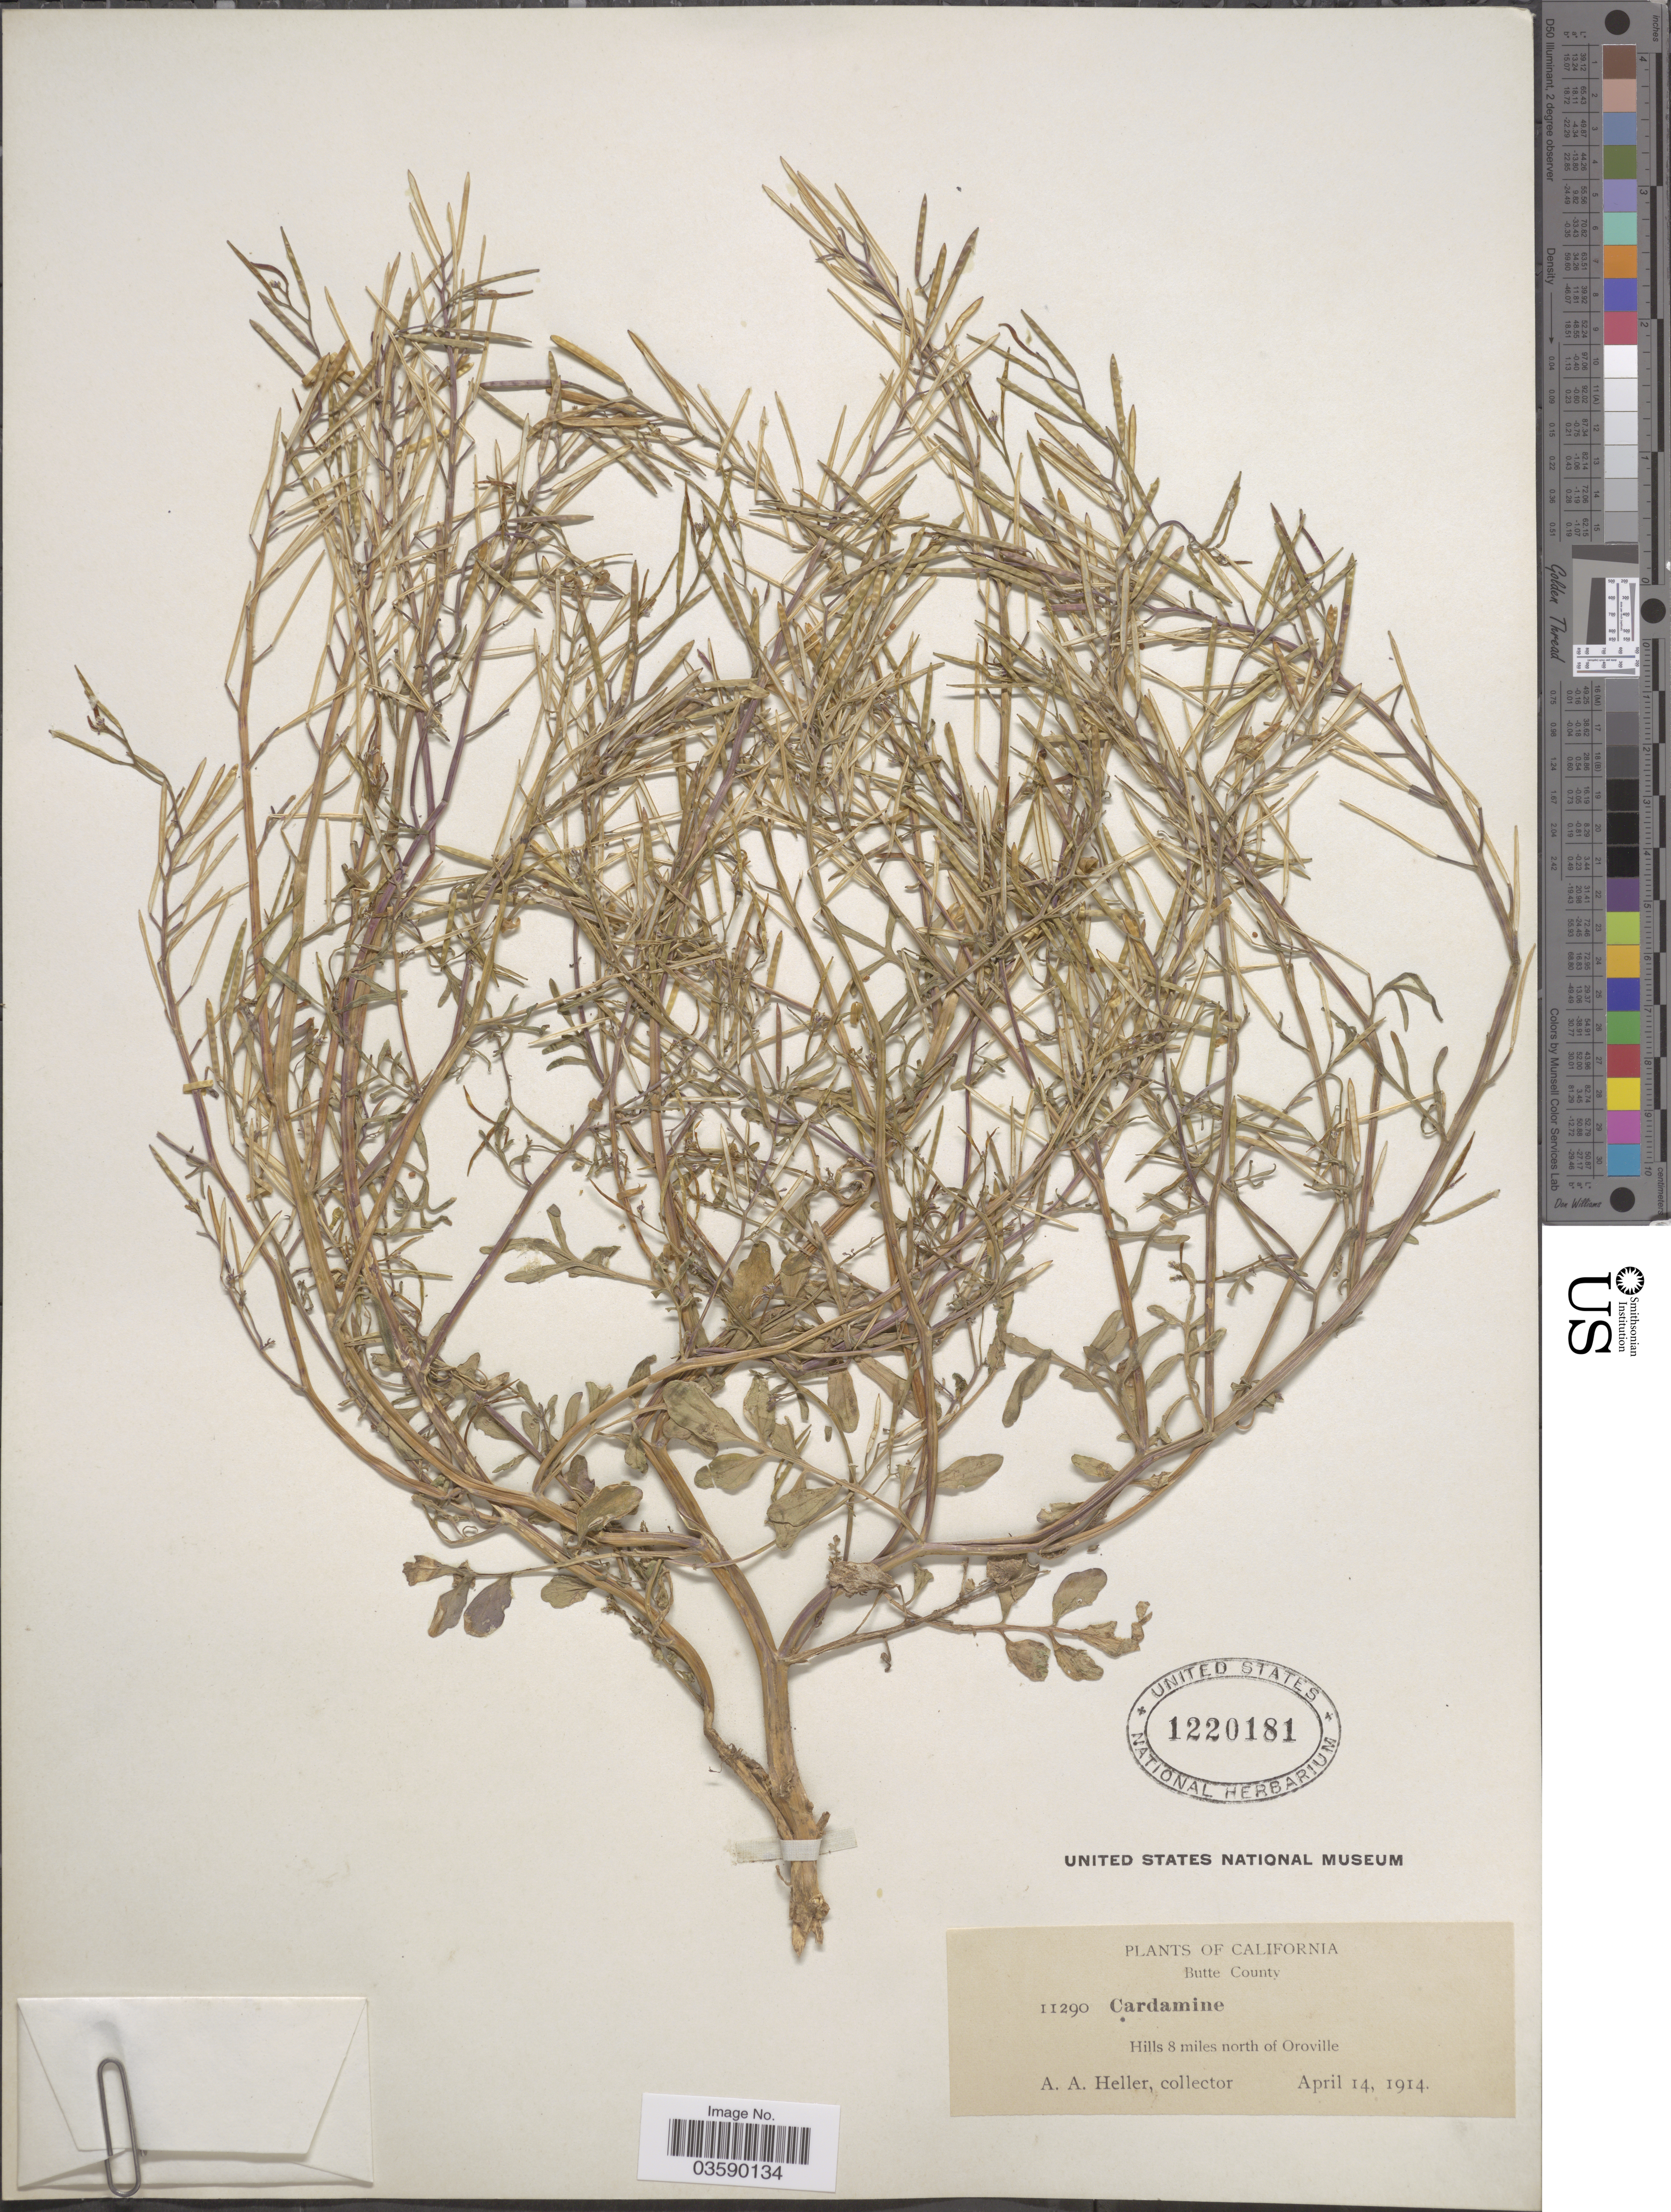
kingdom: Plantae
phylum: Tracheophyta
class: Magnoliopsida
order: Brassicales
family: Brassicaceae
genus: Cardamine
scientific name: Cardamine sp.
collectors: A. A. Heller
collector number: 11290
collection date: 1914-04-14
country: United States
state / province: California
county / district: Butte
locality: Butte County. Hills 8 miles north of Oroville.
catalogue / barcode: US 1220181